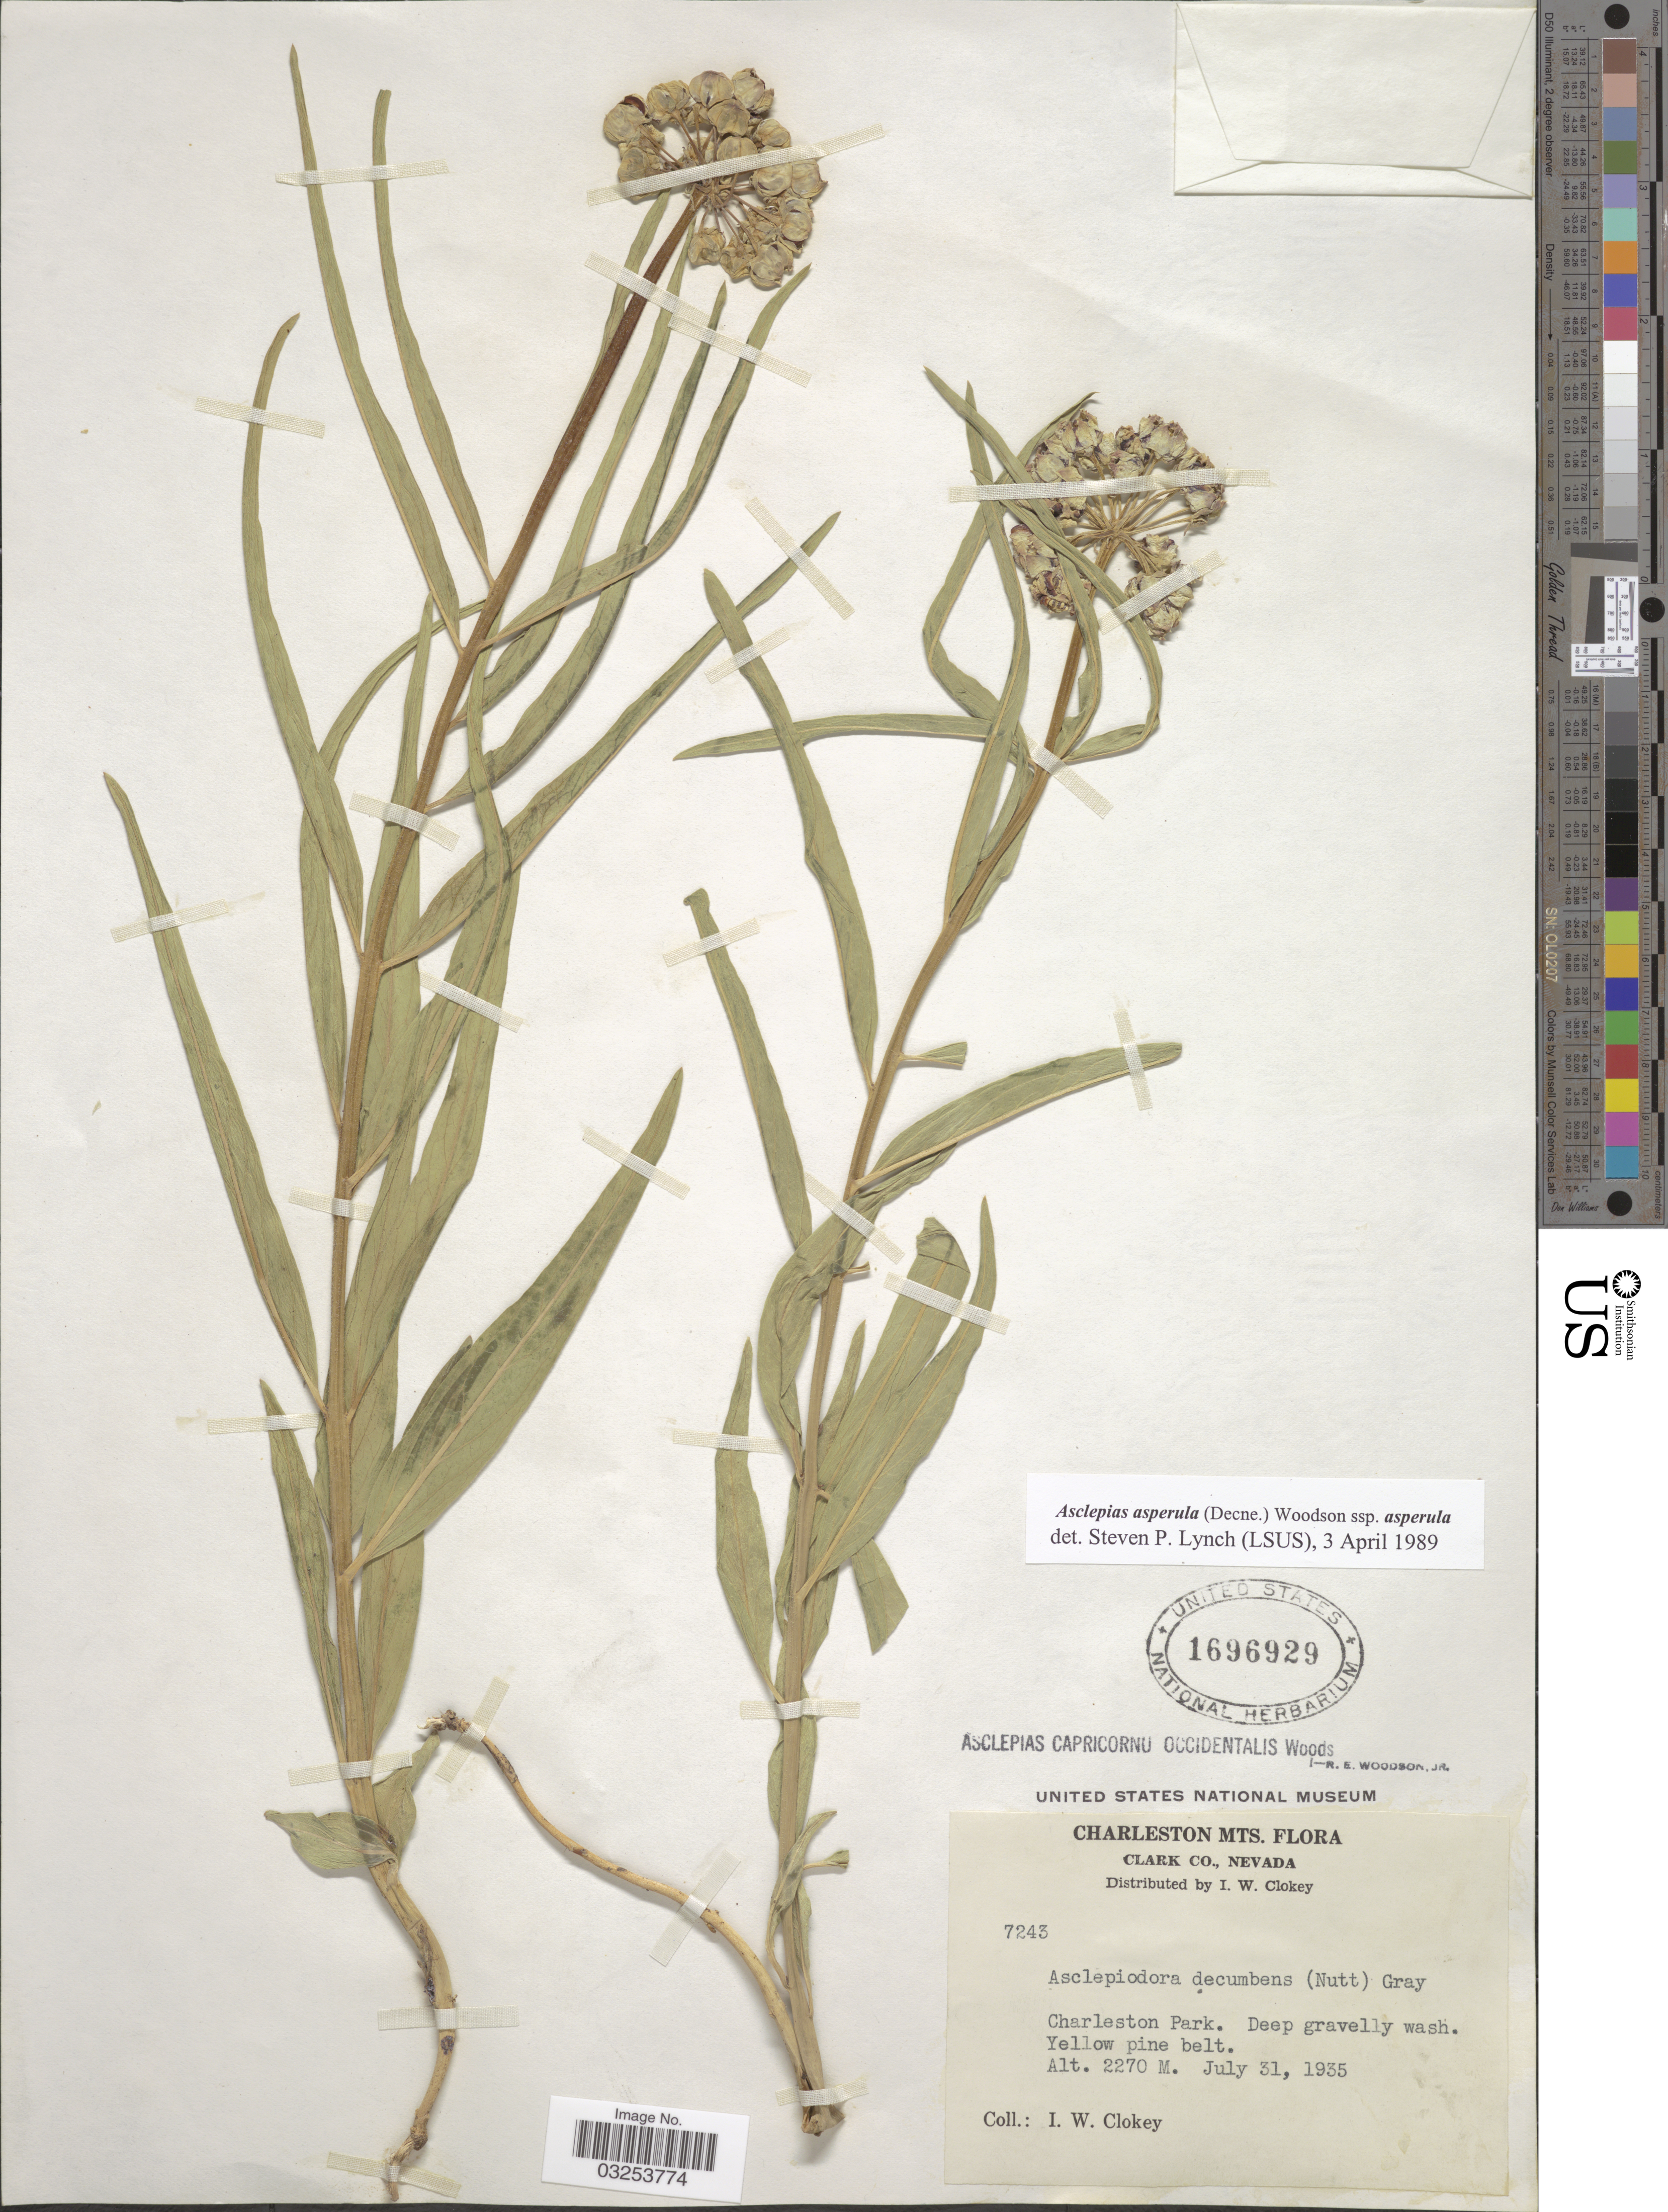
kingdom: Plantae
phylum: Tracheophyta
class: Magnoliopsida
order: Gentianales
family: Apocynaceae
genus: Asclepias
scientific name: Asclepias asperula subsp. asperula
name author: (Decne.) Woodson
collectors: I. W. Clokey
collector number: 7243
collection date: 1935-07-31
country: United States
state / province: Nevada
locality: Charleston Mts. Clark Co. Charleston Park.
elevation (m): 2270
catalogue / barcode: US 1696929